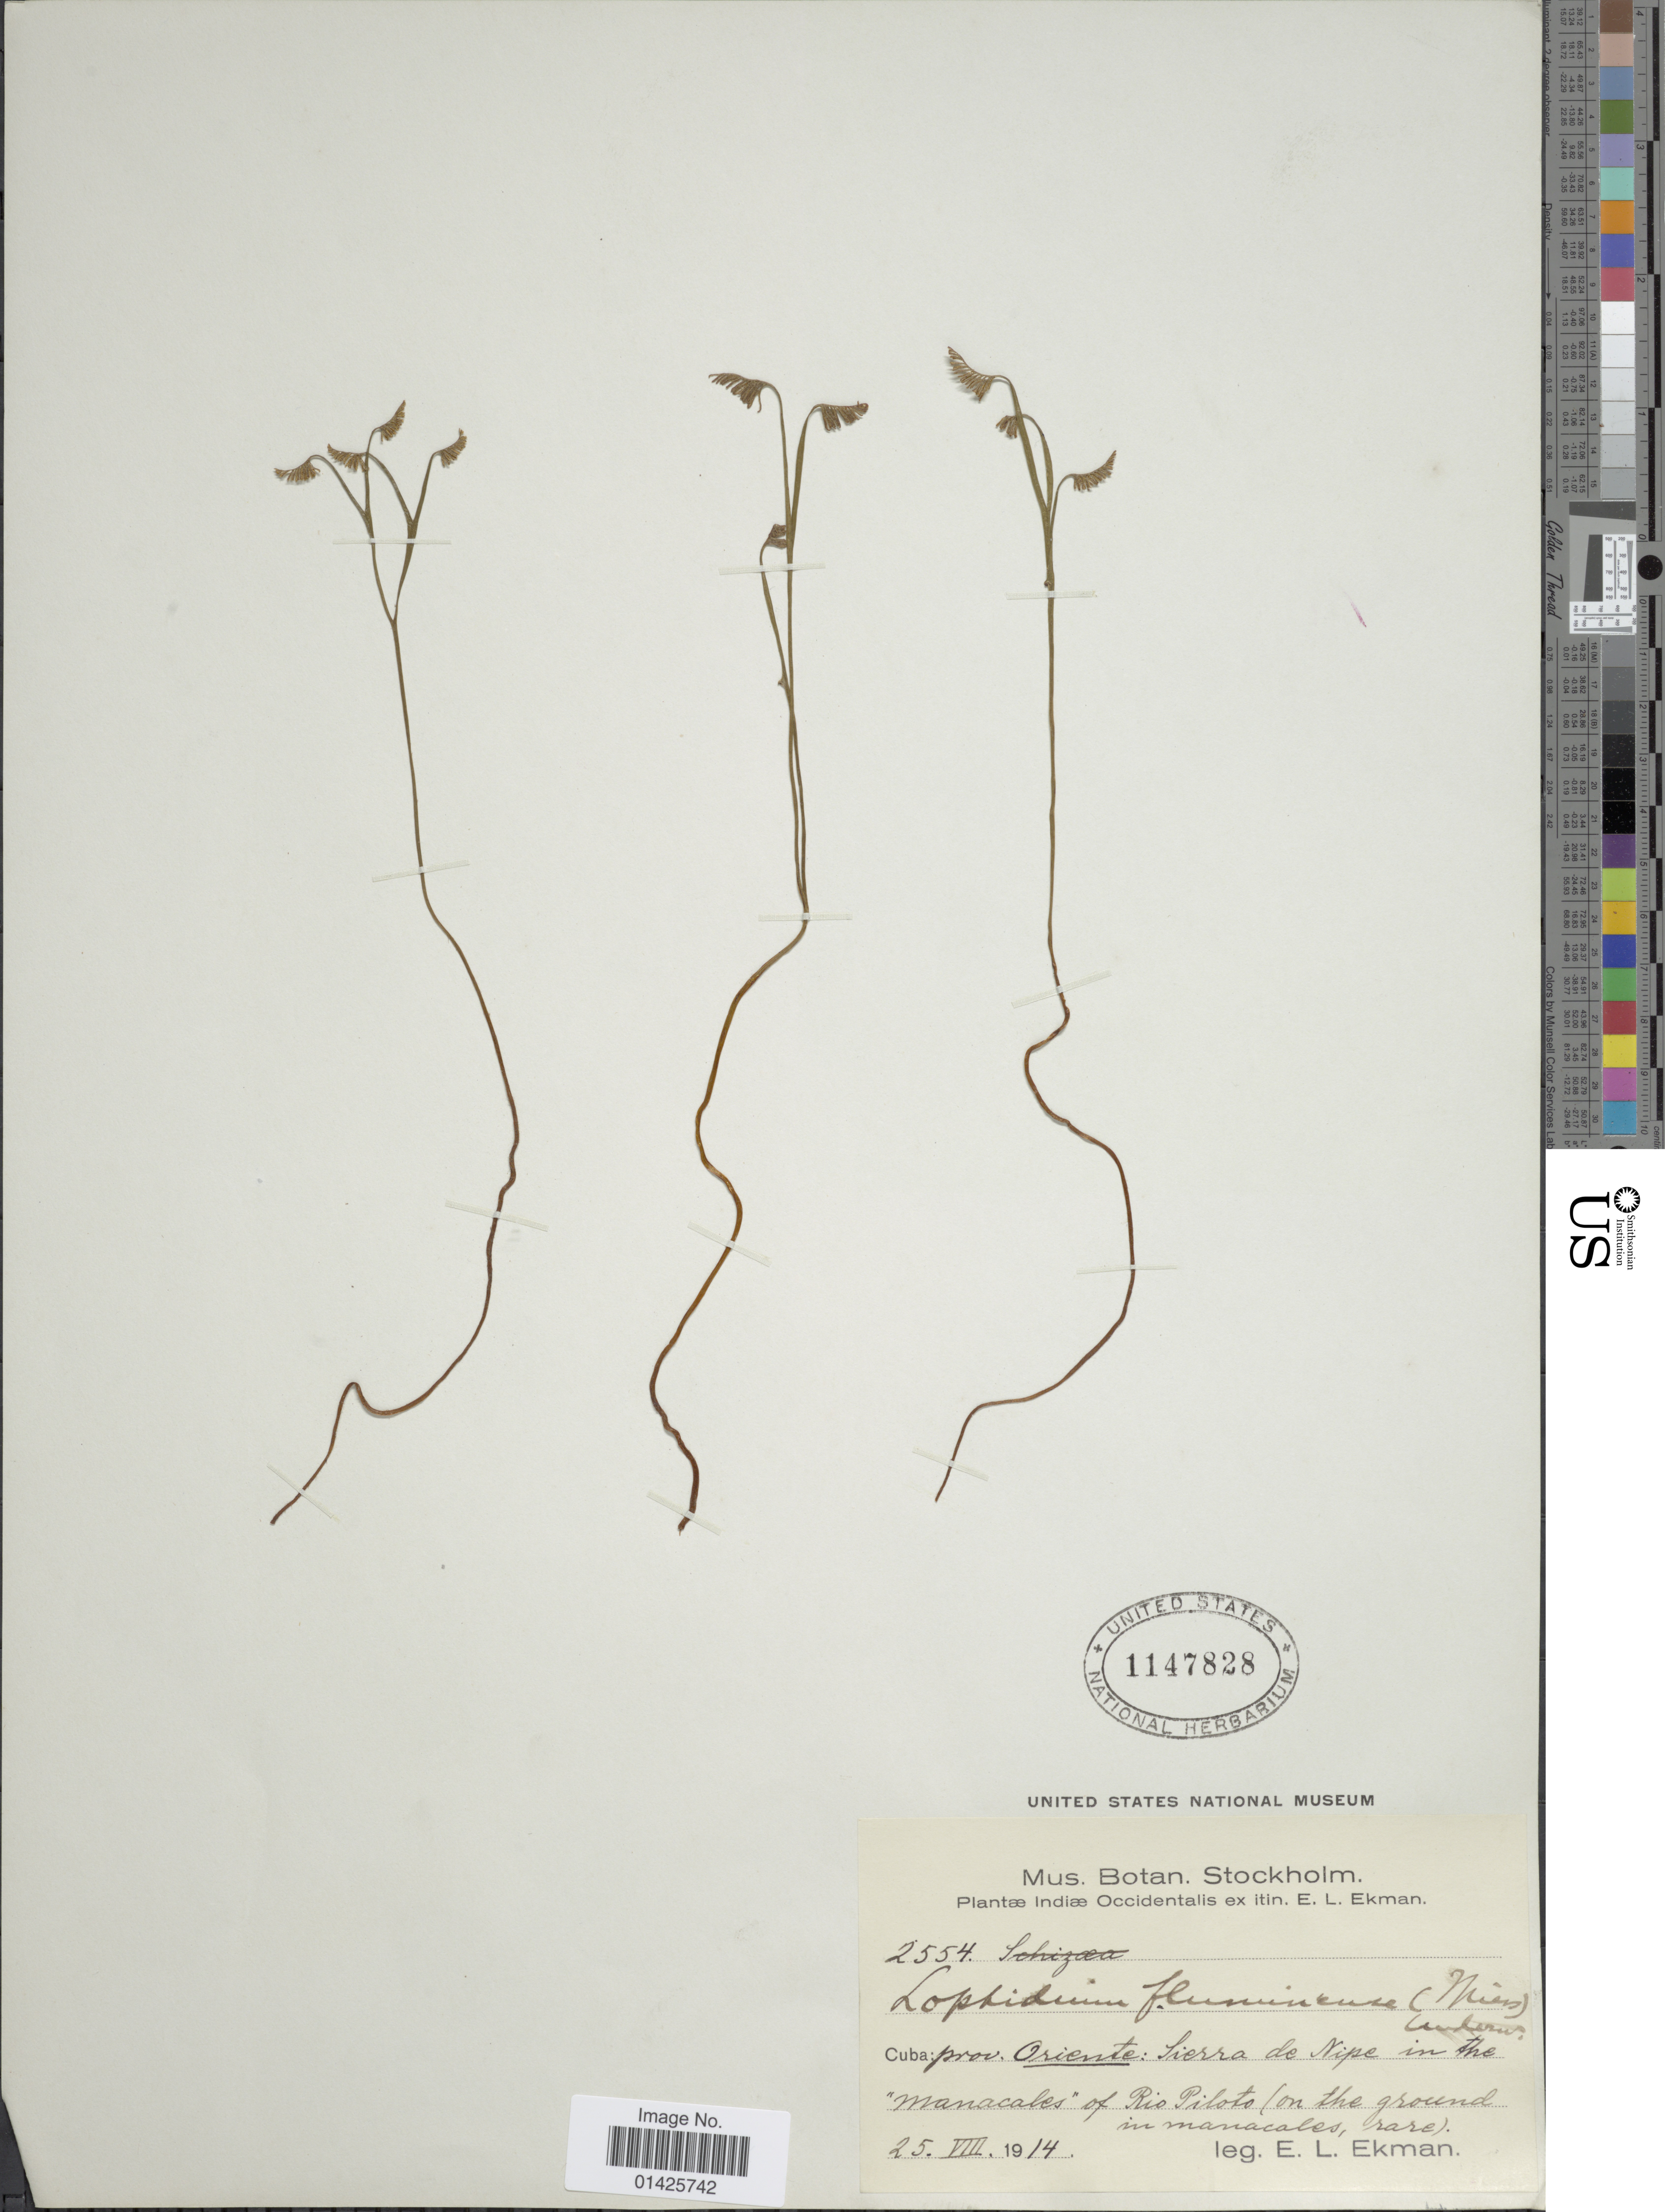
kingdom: Plantae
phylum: Tracheophyta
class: Polypodiopsida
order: Schizaeales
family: Schizaeaceae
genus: Schizaea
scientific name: Schizaea fluminensis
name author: Miers ex J.W. Sturm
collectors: E. L. Ekman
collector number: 2554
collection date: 1914-08-25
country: Cuba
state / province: Oriente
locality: Prov Oriente: Sierra de nipe in the "manacales"of Rio Piloto (on the ground in manacales, rarae)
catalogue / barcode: US 1147828